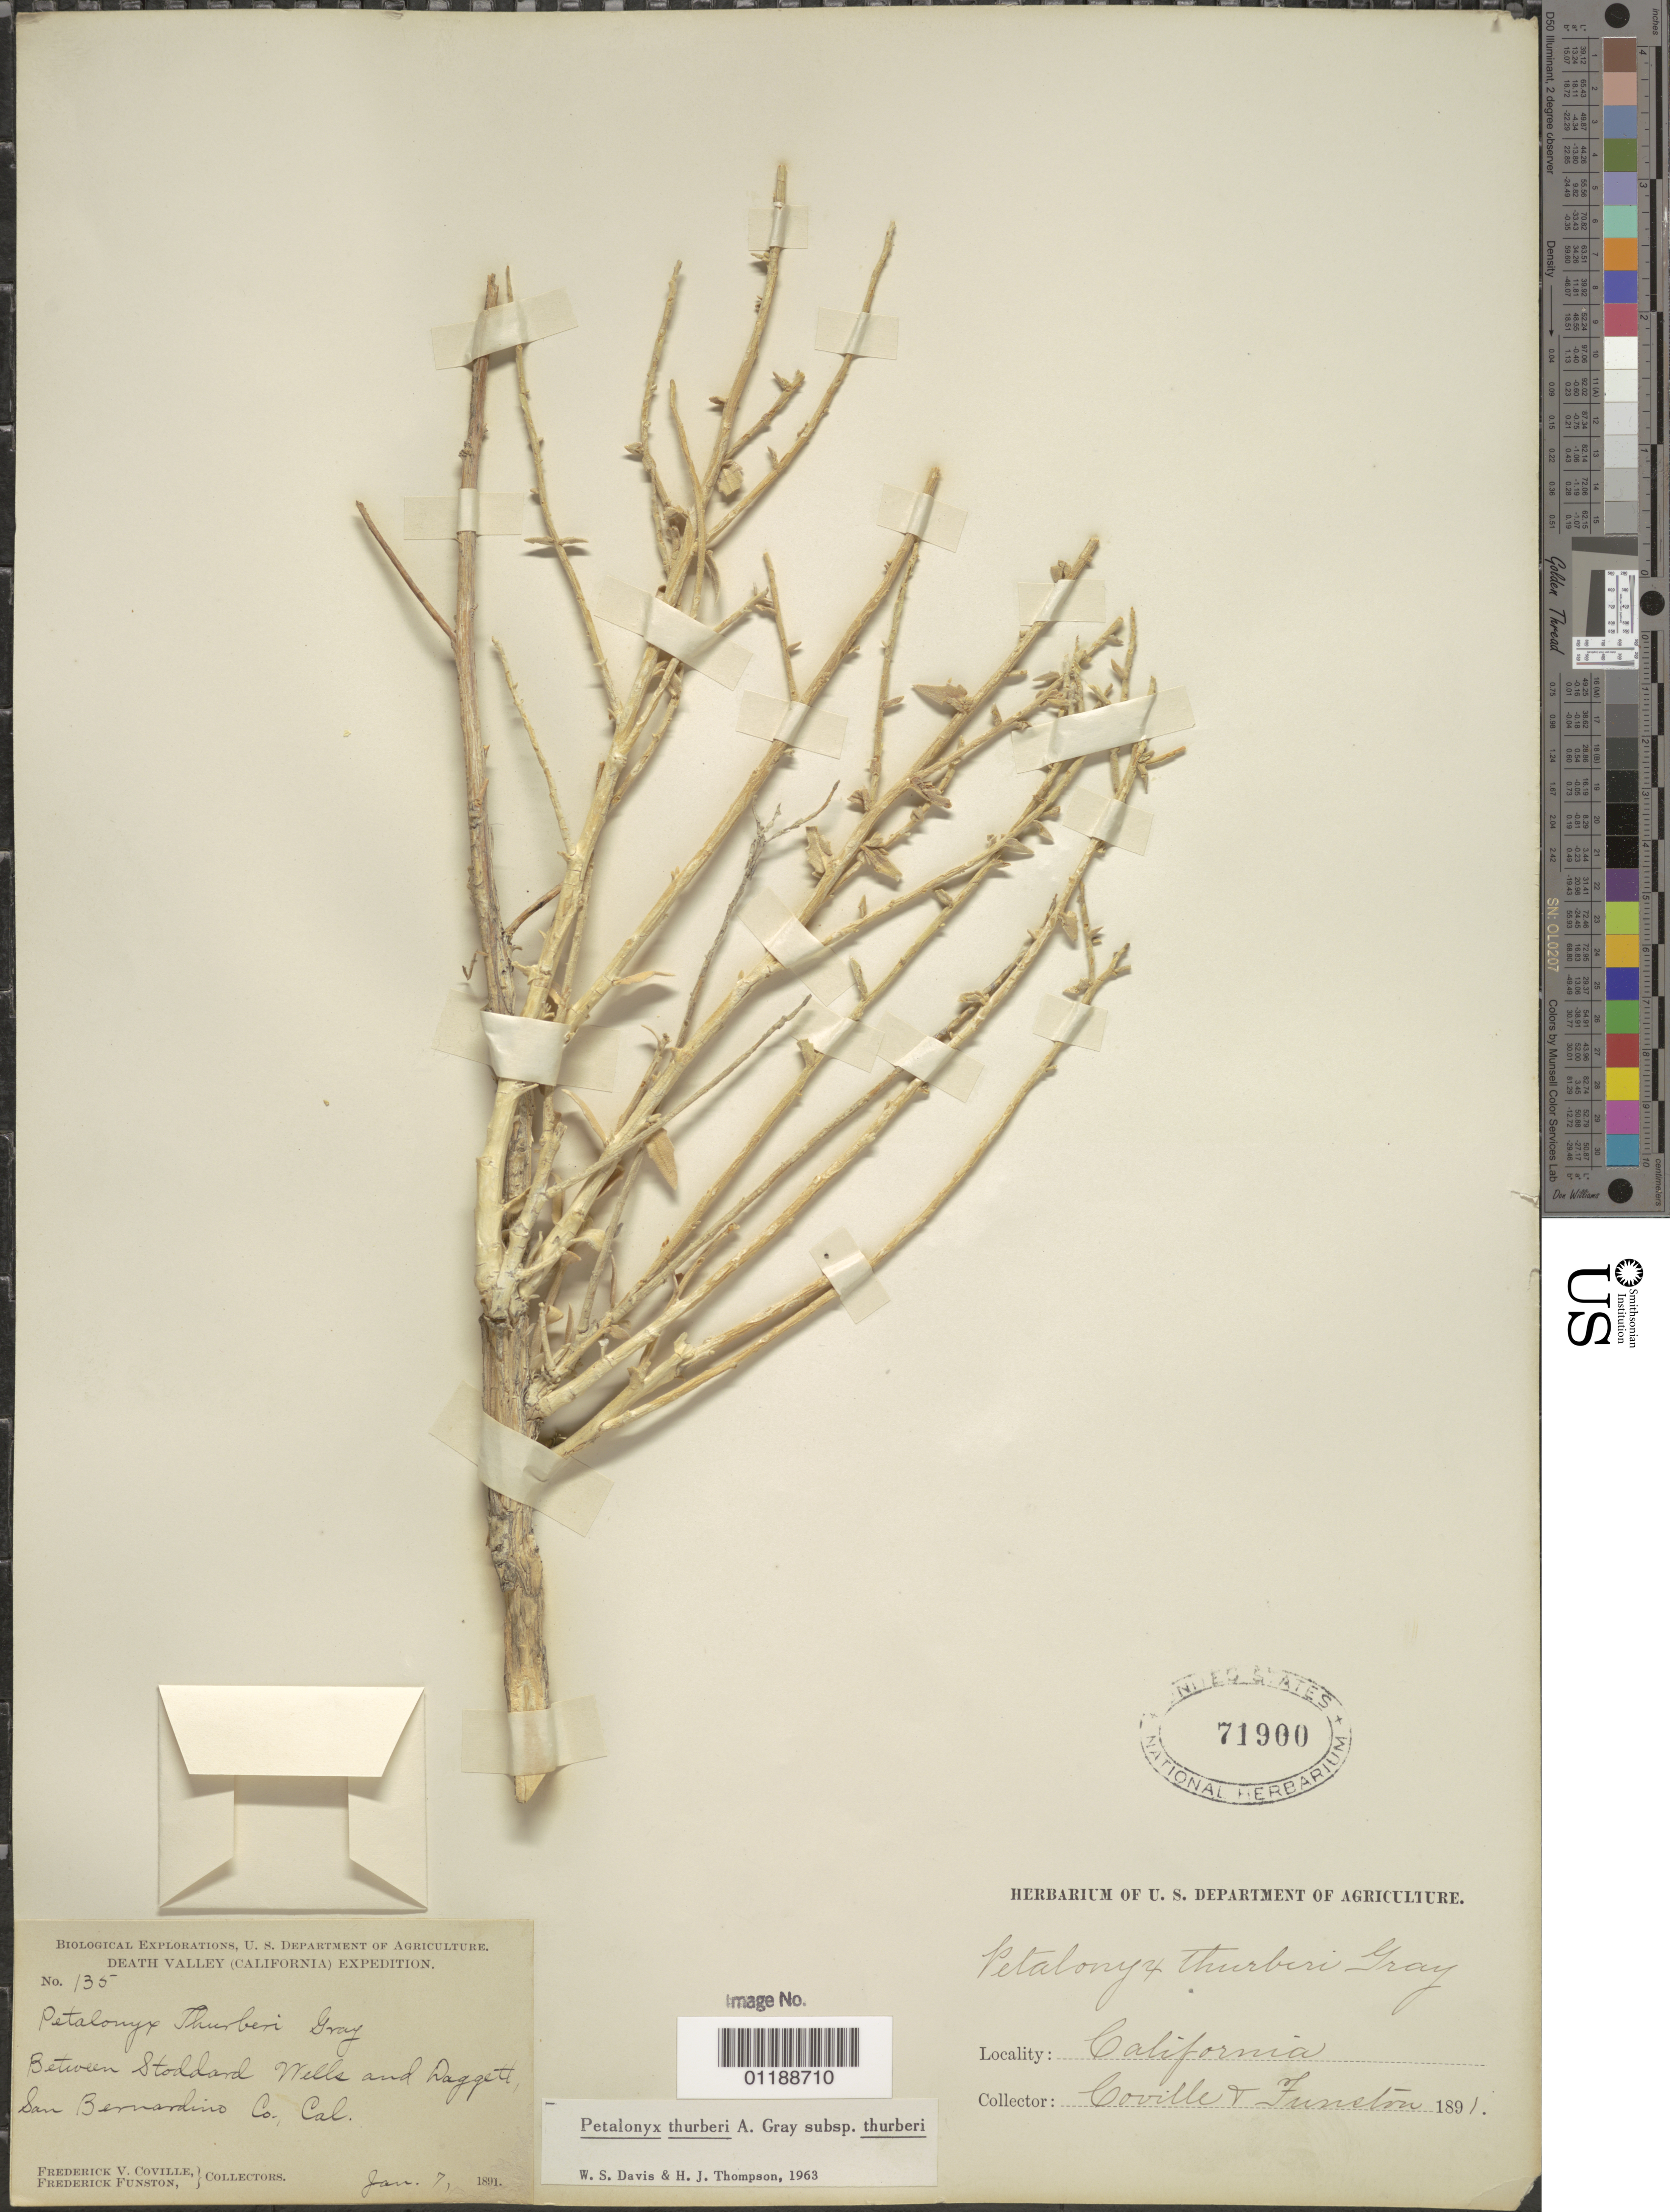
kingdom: Plantae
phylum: Tracheophyta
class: Magnoliopsida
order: Cornales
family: Loasaceae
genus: Petalonyx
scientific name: Petalonyx thurberi subsp. thurberi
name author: A. Gray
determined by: Davis, W. S.; Thompson, H. J.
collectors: F. V. Coville & F. Funston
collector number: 135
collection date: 1891-01-07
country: United States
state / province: California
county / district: San Bernardino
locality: Between Stoddard Wells and Daggett.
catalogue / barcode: US 71900